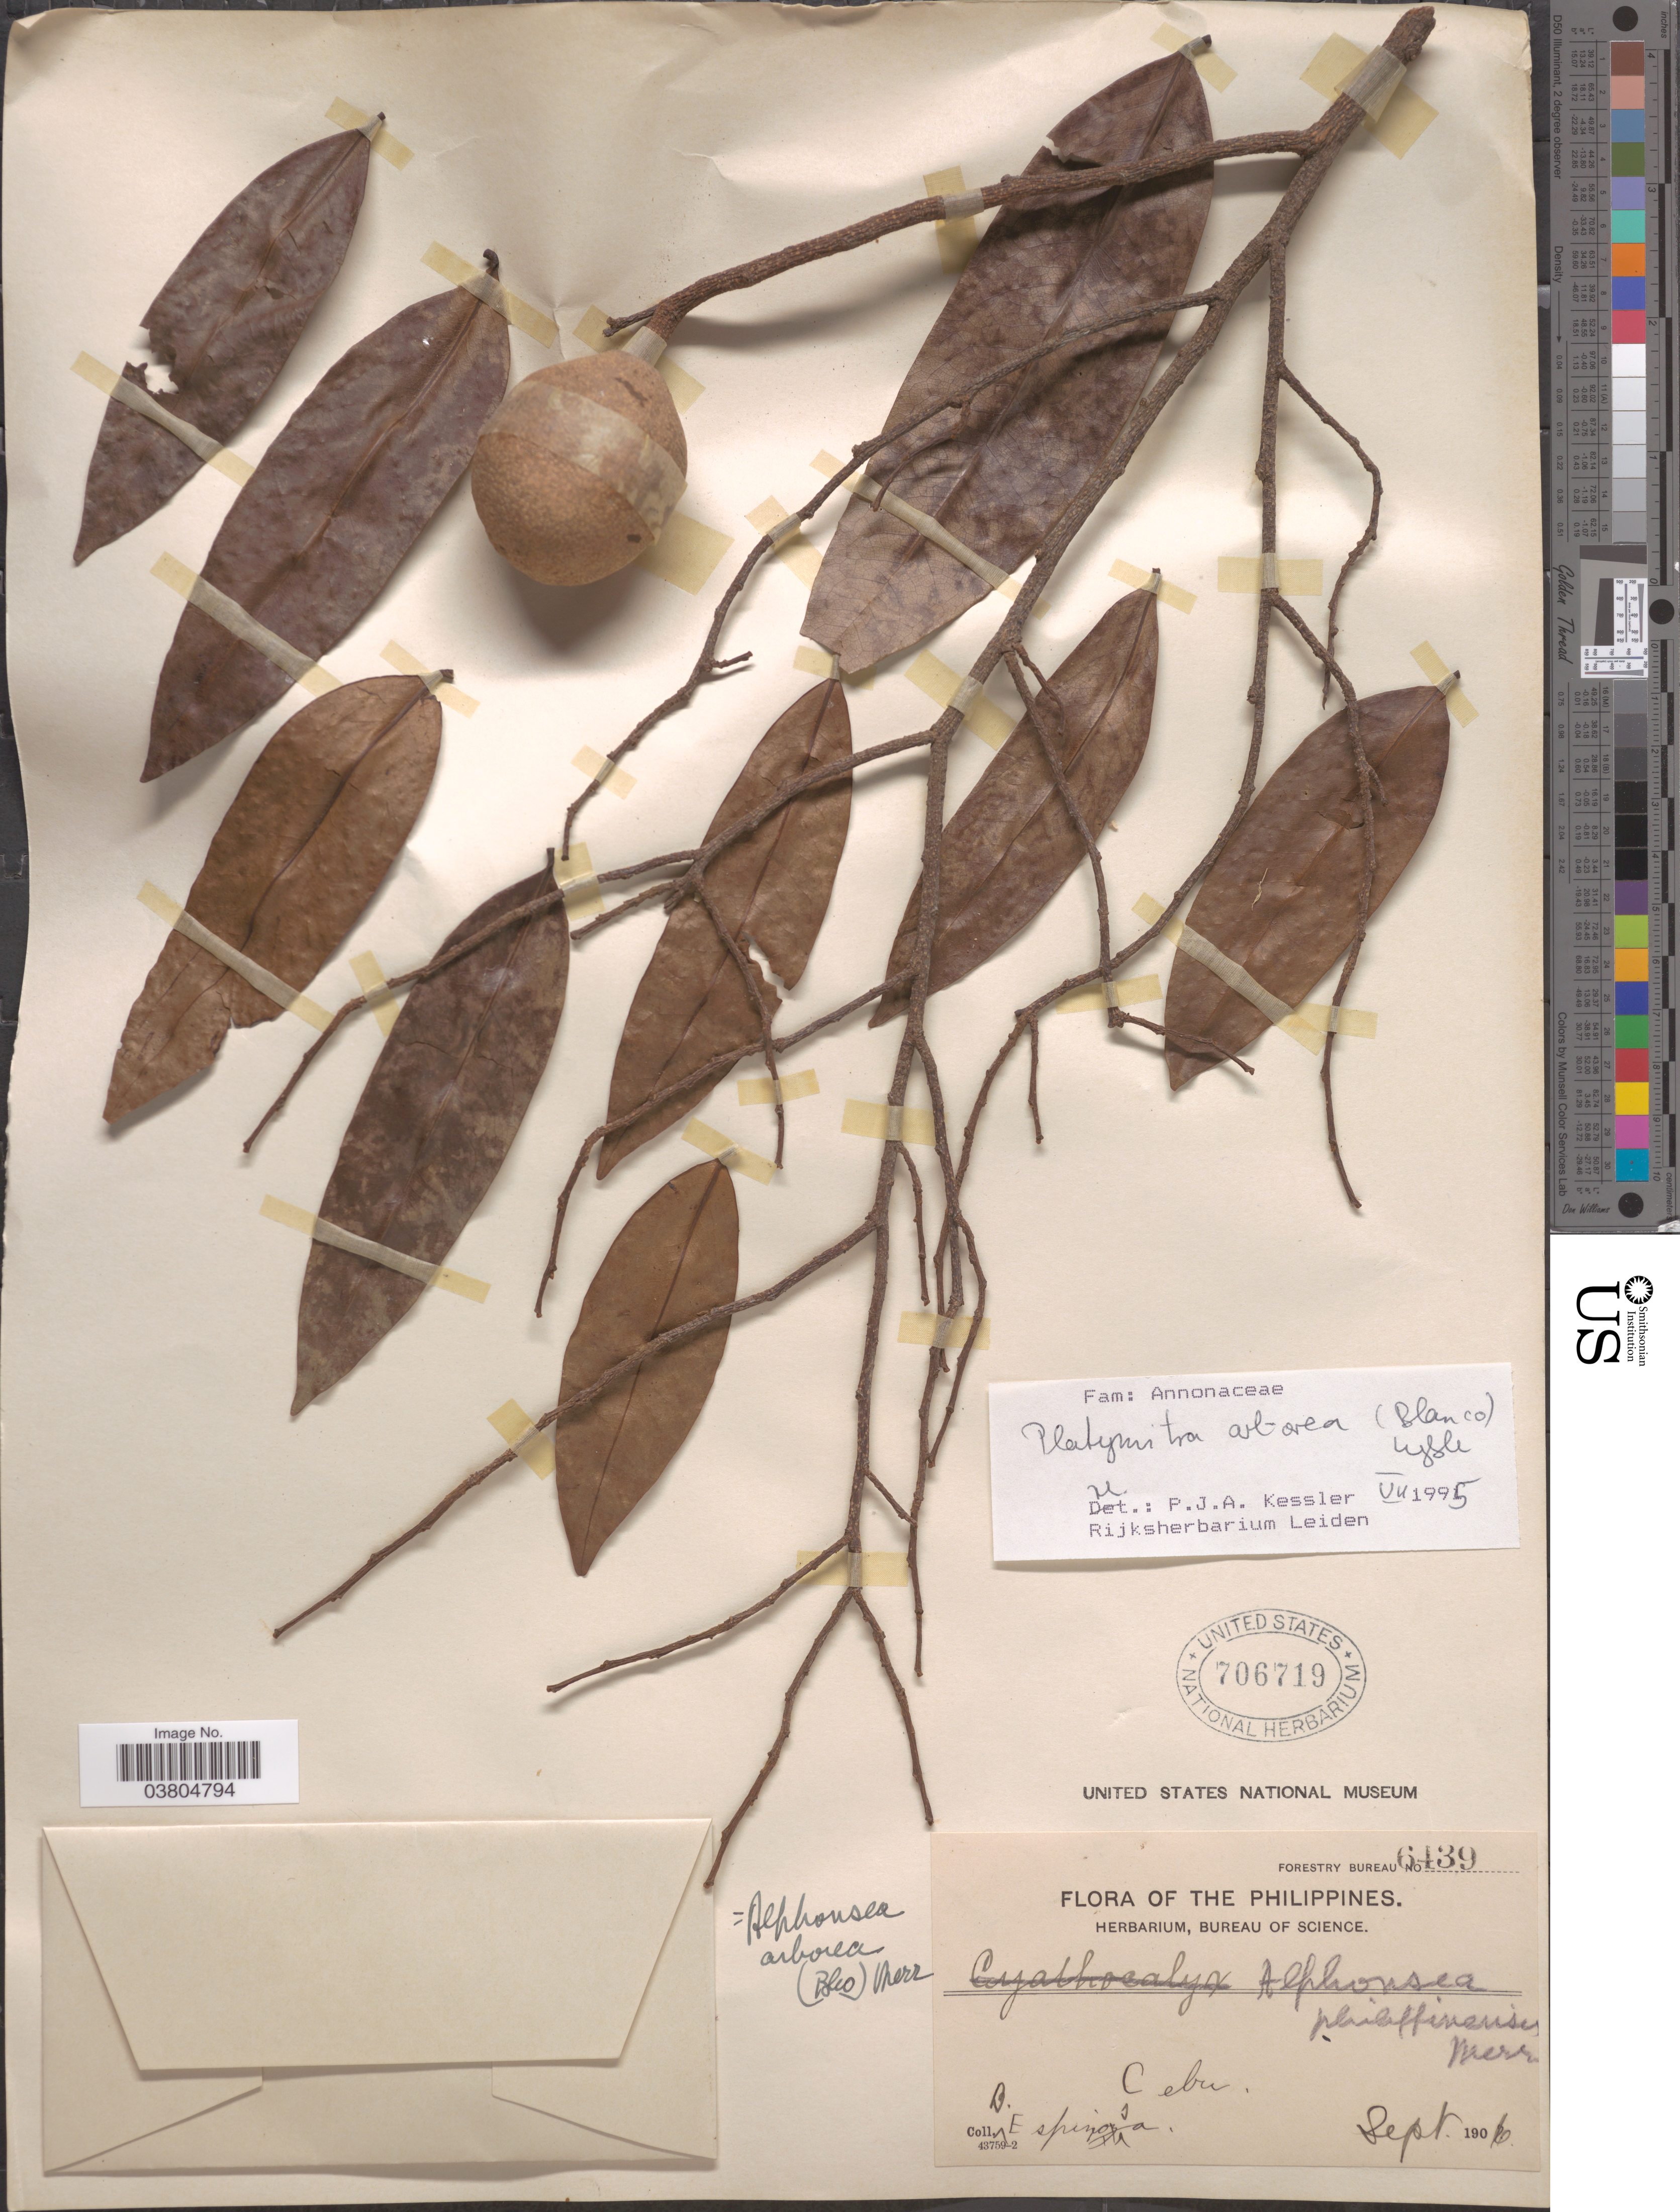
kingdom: Plantae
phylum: Tracheophyta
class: Magnoliopsida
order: Magnoliales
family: Annonaceae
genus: Platymitra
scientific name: Platymitra arborea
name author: (Blanco) Kessler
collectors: B. Espinosa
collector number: Forestry Bureau 6439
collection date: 1906-09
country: Philippines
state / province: Central Visayas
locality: Cebu.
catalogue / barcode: US 706719